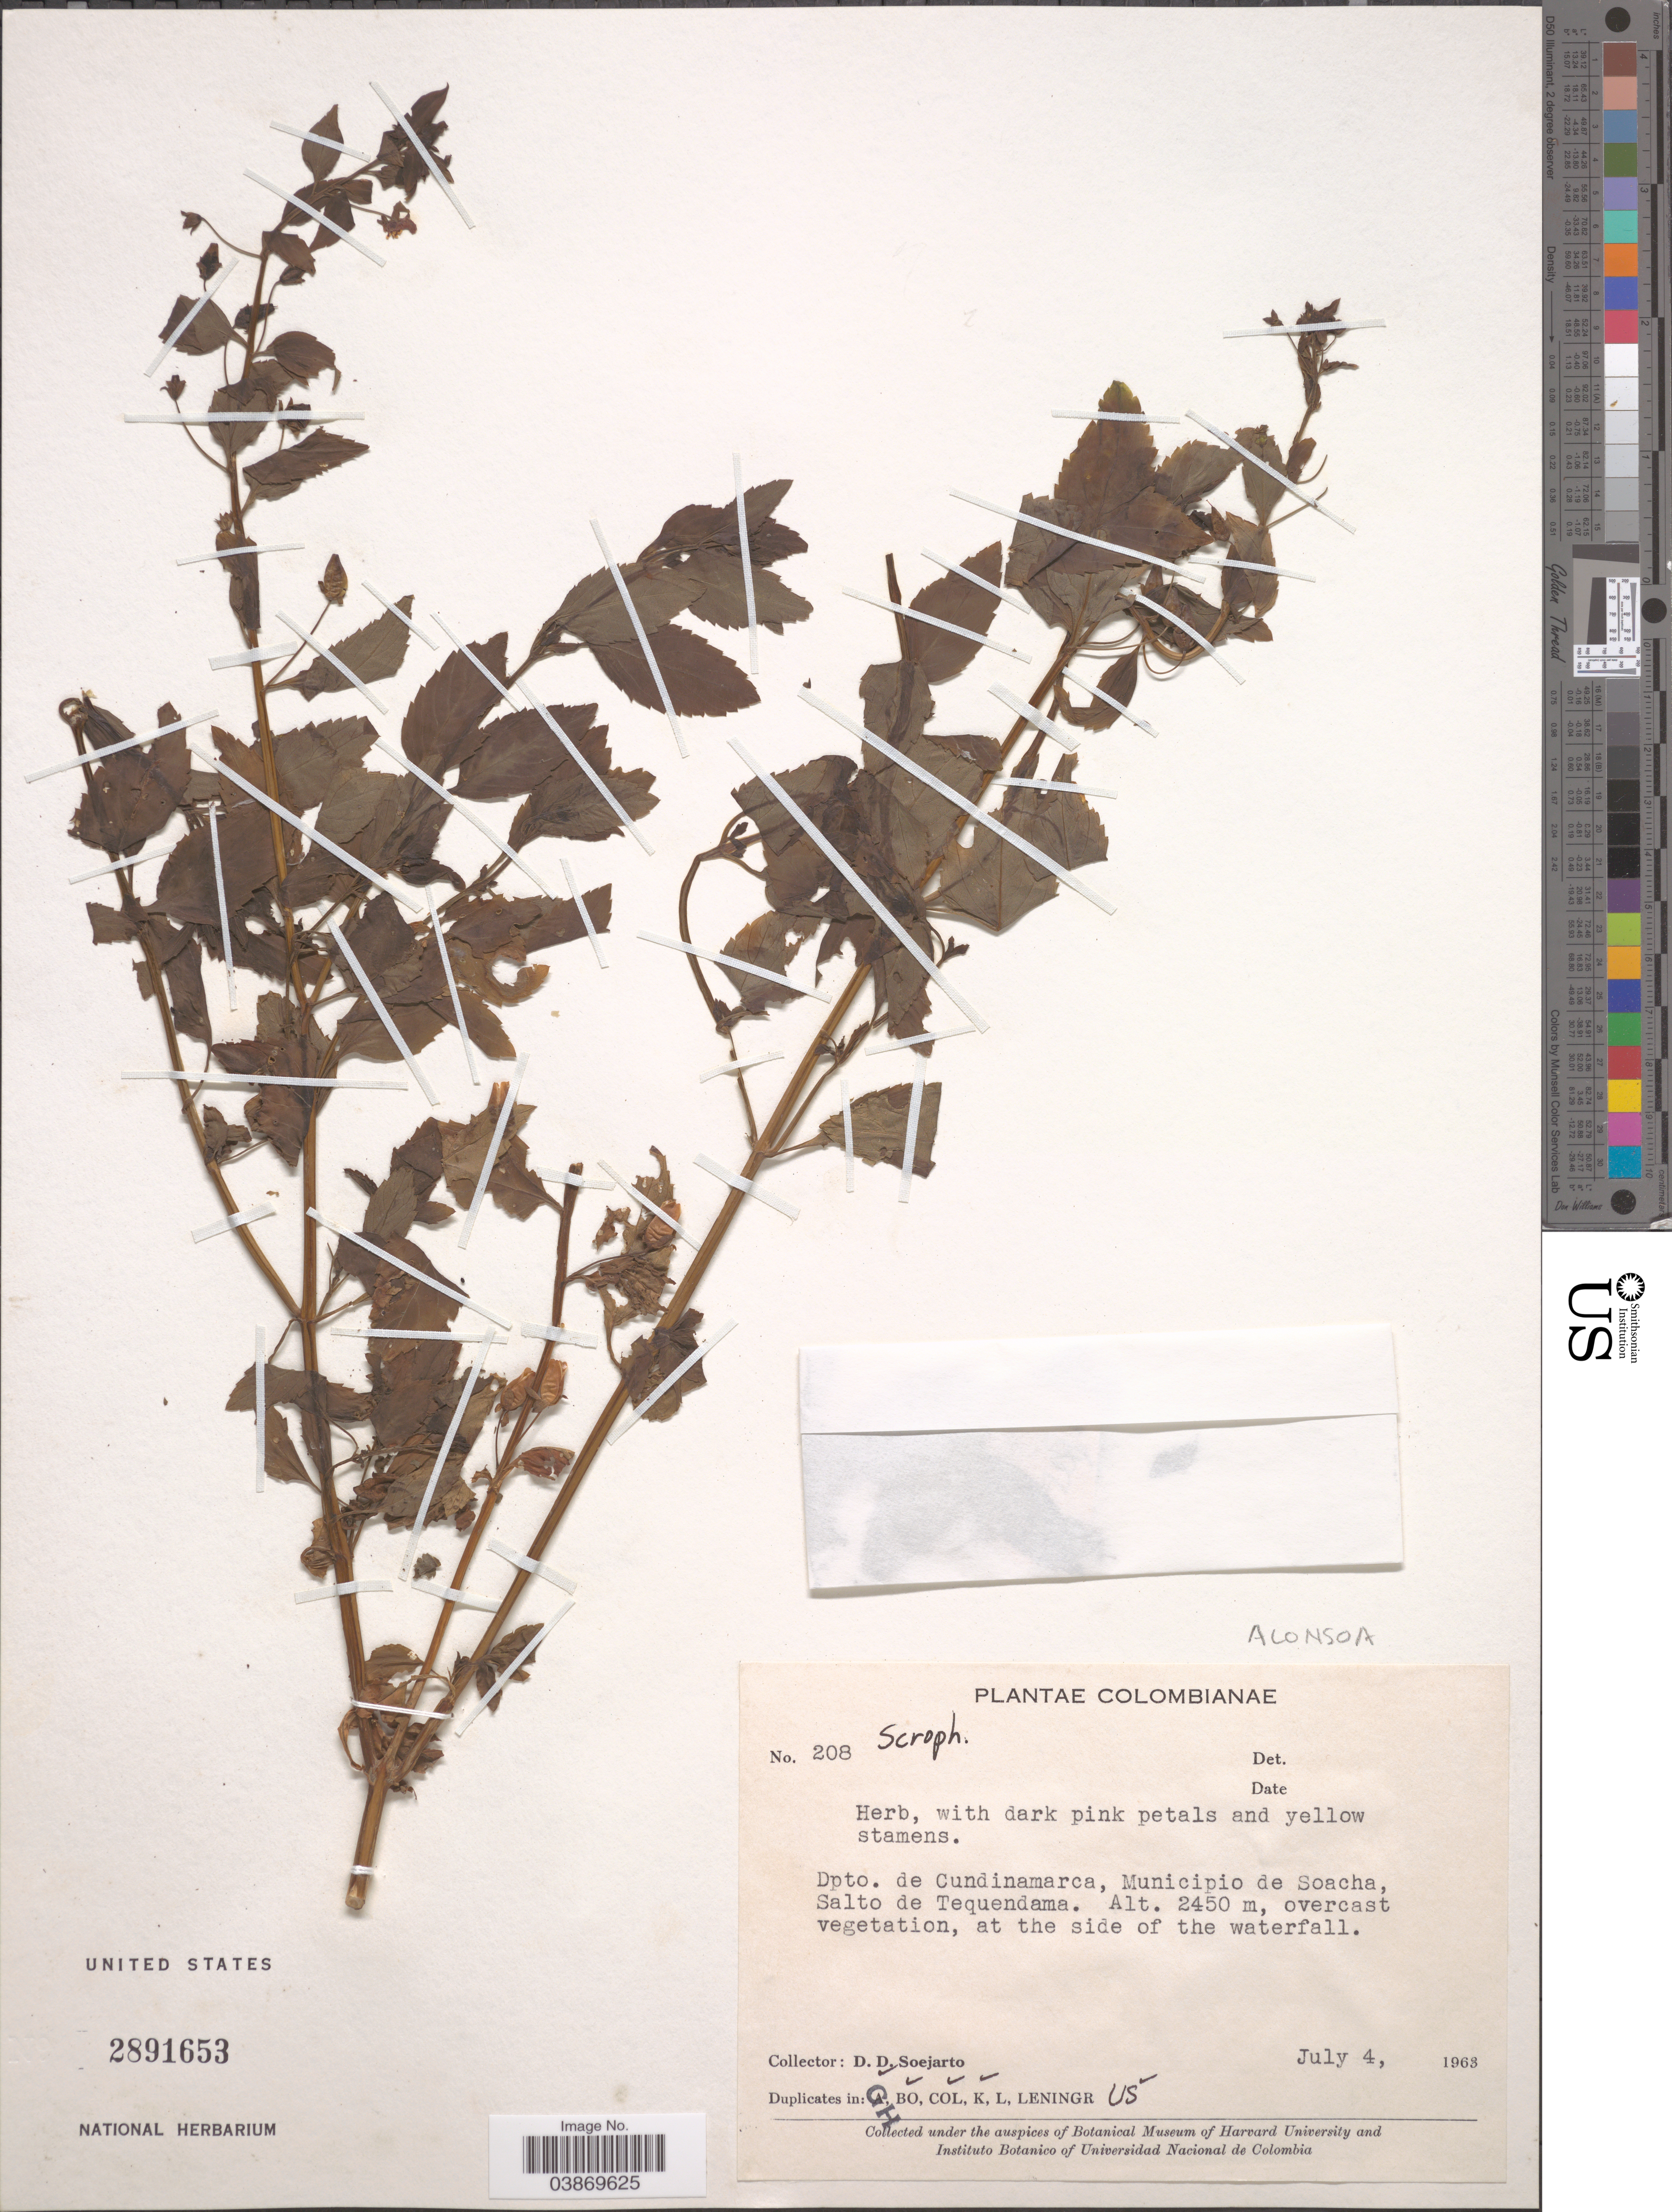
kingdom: Plantae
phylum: Tracheophyta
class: Magnoliopsida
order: Lamiales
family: Scrophulariaceae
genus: Alonsoa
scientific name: Alonsoa sp.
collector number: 208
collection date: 1963-07-04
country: Colombia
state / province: Cundinamarca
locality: Dpto. de Cundinamarca, Municipio de Soacha, Salto de Tequendama. At the side of the waterfall.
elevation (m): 2450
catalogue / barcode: US 2891653